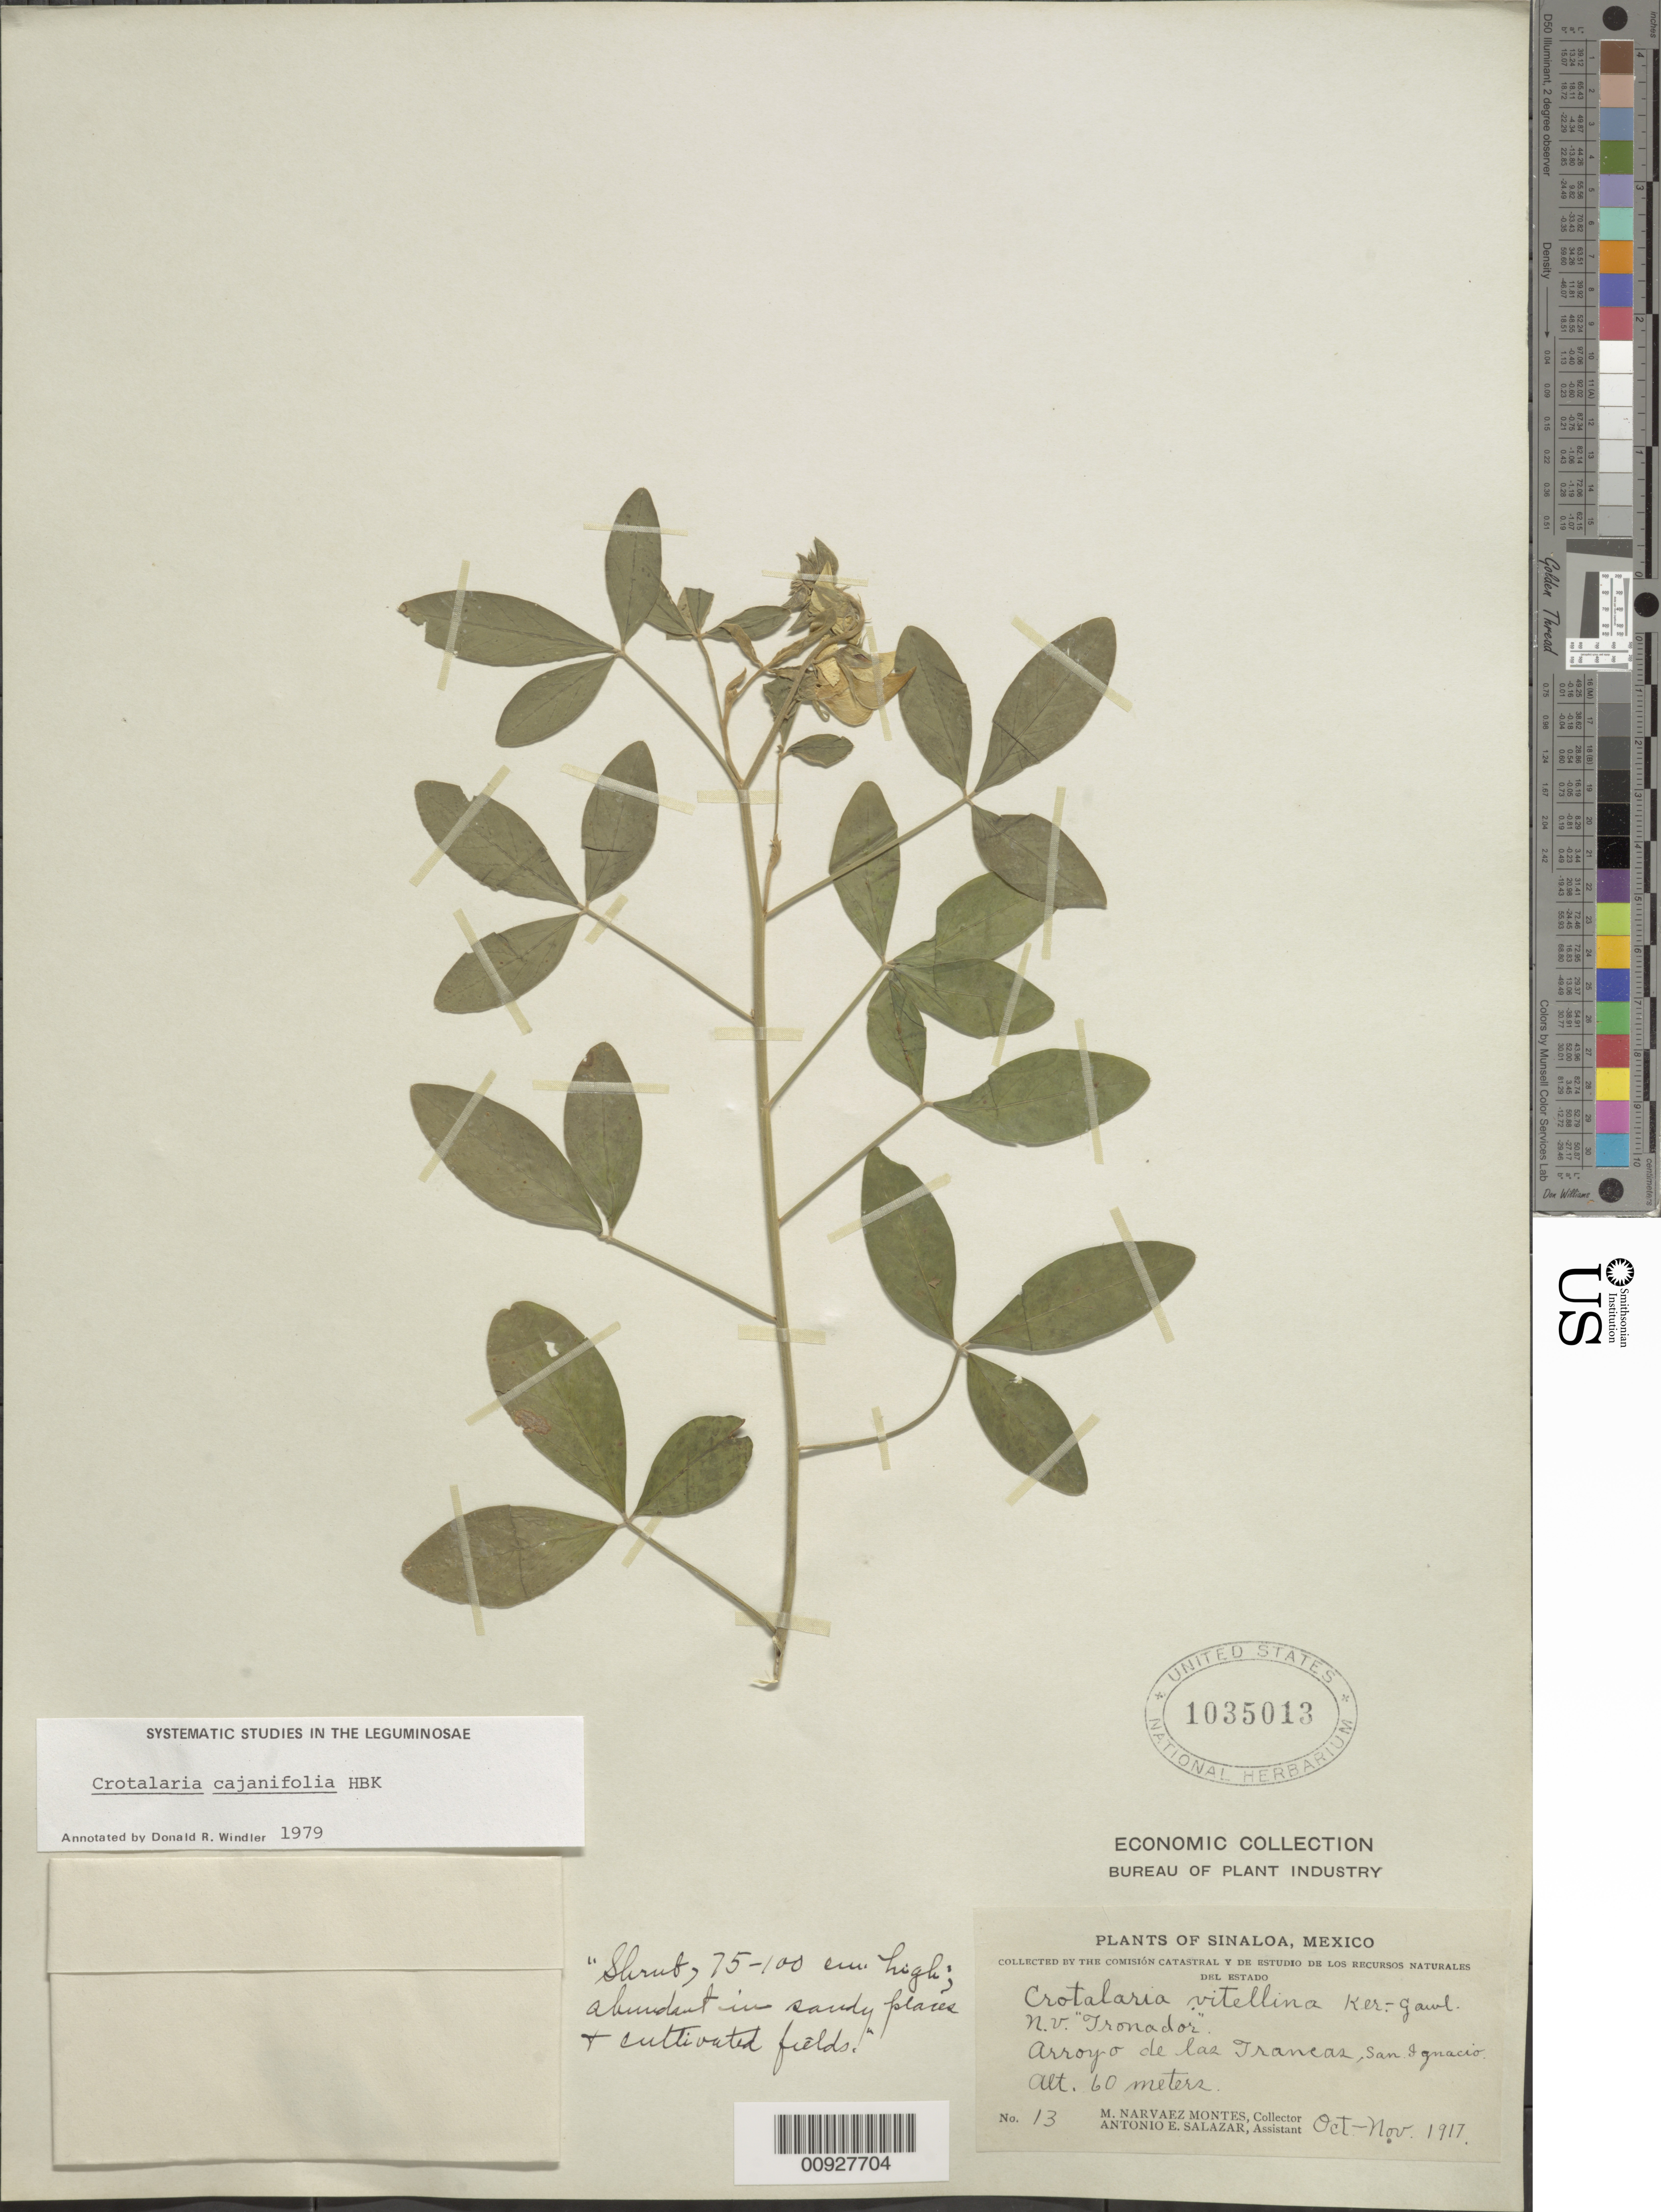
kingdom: Plantae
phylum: Tracheophyta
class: Magnoliopsida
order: Fabales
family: Fabaceae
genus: Crotalaria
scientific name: Crotalaria cajanifolia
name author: Kunth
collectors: M. Narvaez-Montes & A. E. Salazar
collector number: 13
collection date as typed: Oct 1917 to -- Nov 1917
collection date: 1917-10/1917-11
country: Mexico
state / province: Sinaloa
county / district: San Ignacio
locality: Arroyo de las Trancas, San Ignacio, Sinaloa.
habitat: Abundant in sandy places & cultivated fields.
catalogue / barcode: US 1035013